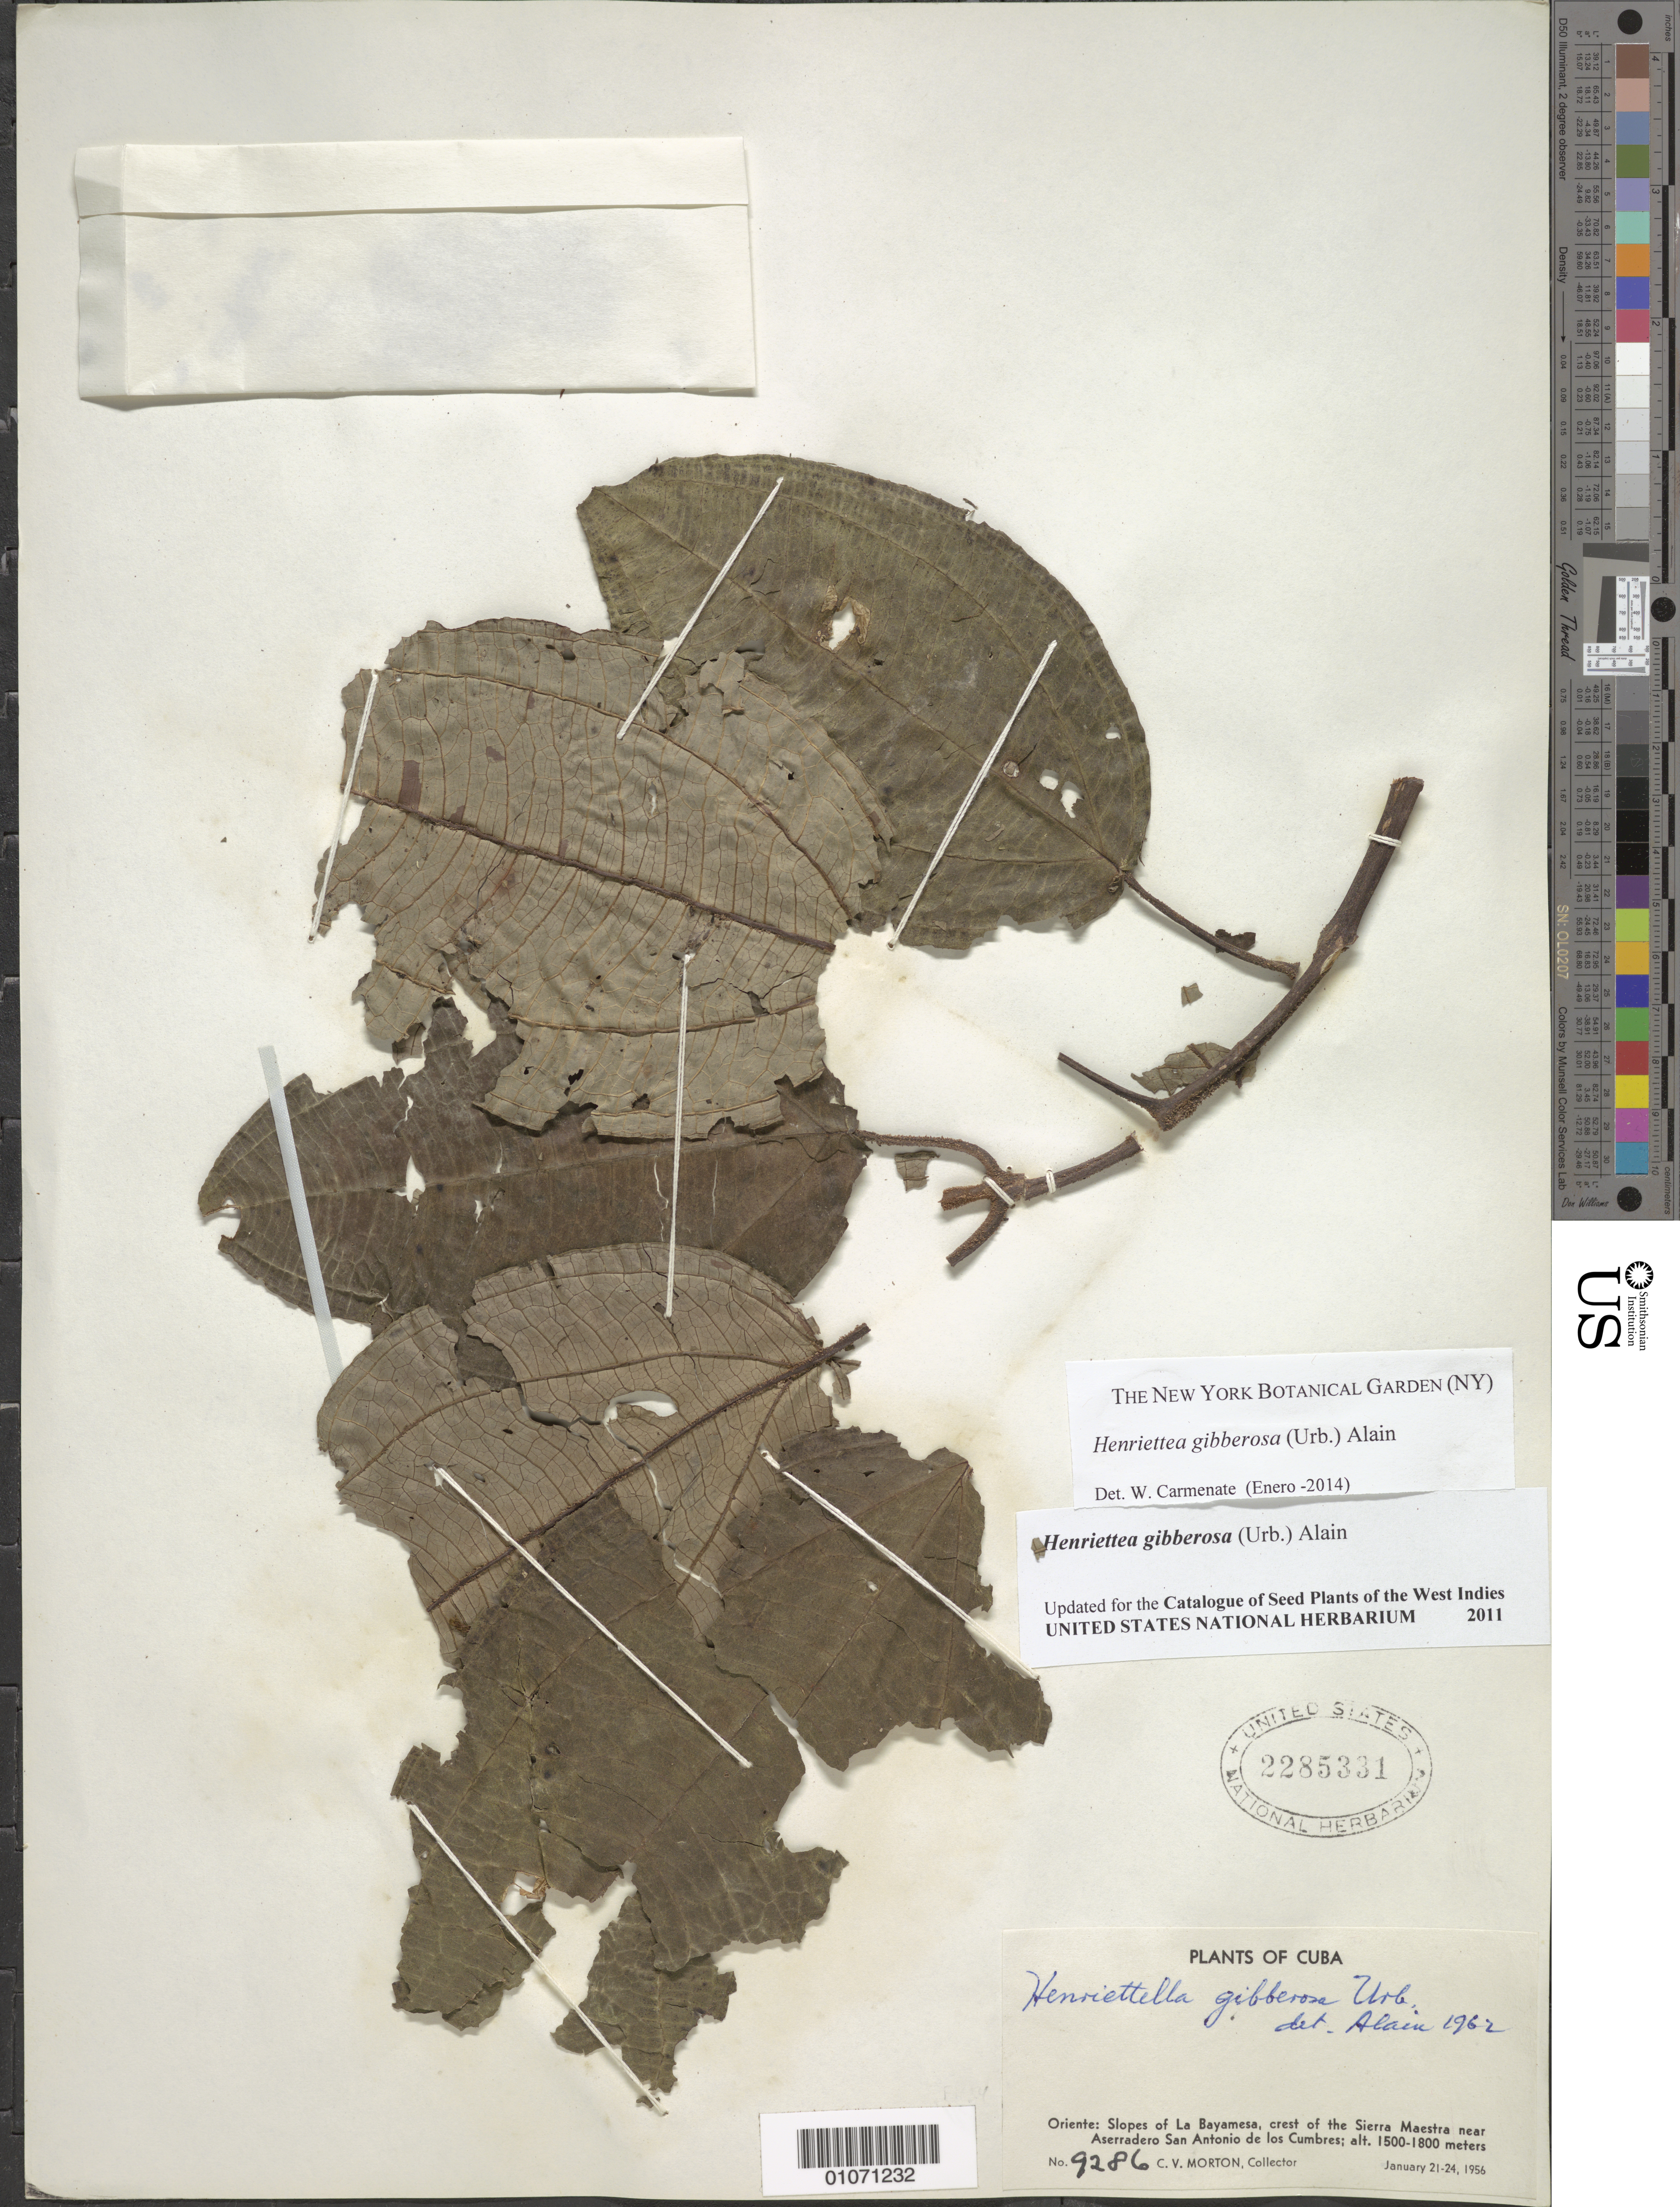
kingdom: Plantae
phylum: Tracheophyta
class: Magnoliopsida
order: Myrtales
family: Melastomataceae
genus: Henriettea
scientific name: Henriettea gibberosa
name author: (Urb.) Alain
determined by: Carmenate, W.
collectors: C. V. Morton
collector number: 9286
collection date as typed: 21 Jan 1956 to 24 Jan 1956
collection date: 1956-01-21/1956-01-24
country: Cuba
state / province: Oriente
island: Cuba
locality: Sierra Maestra crest, slopes of La Bayamesa, near Aserradero San Antonio de los Cumbres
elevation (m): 1500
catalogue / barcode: US 2285331